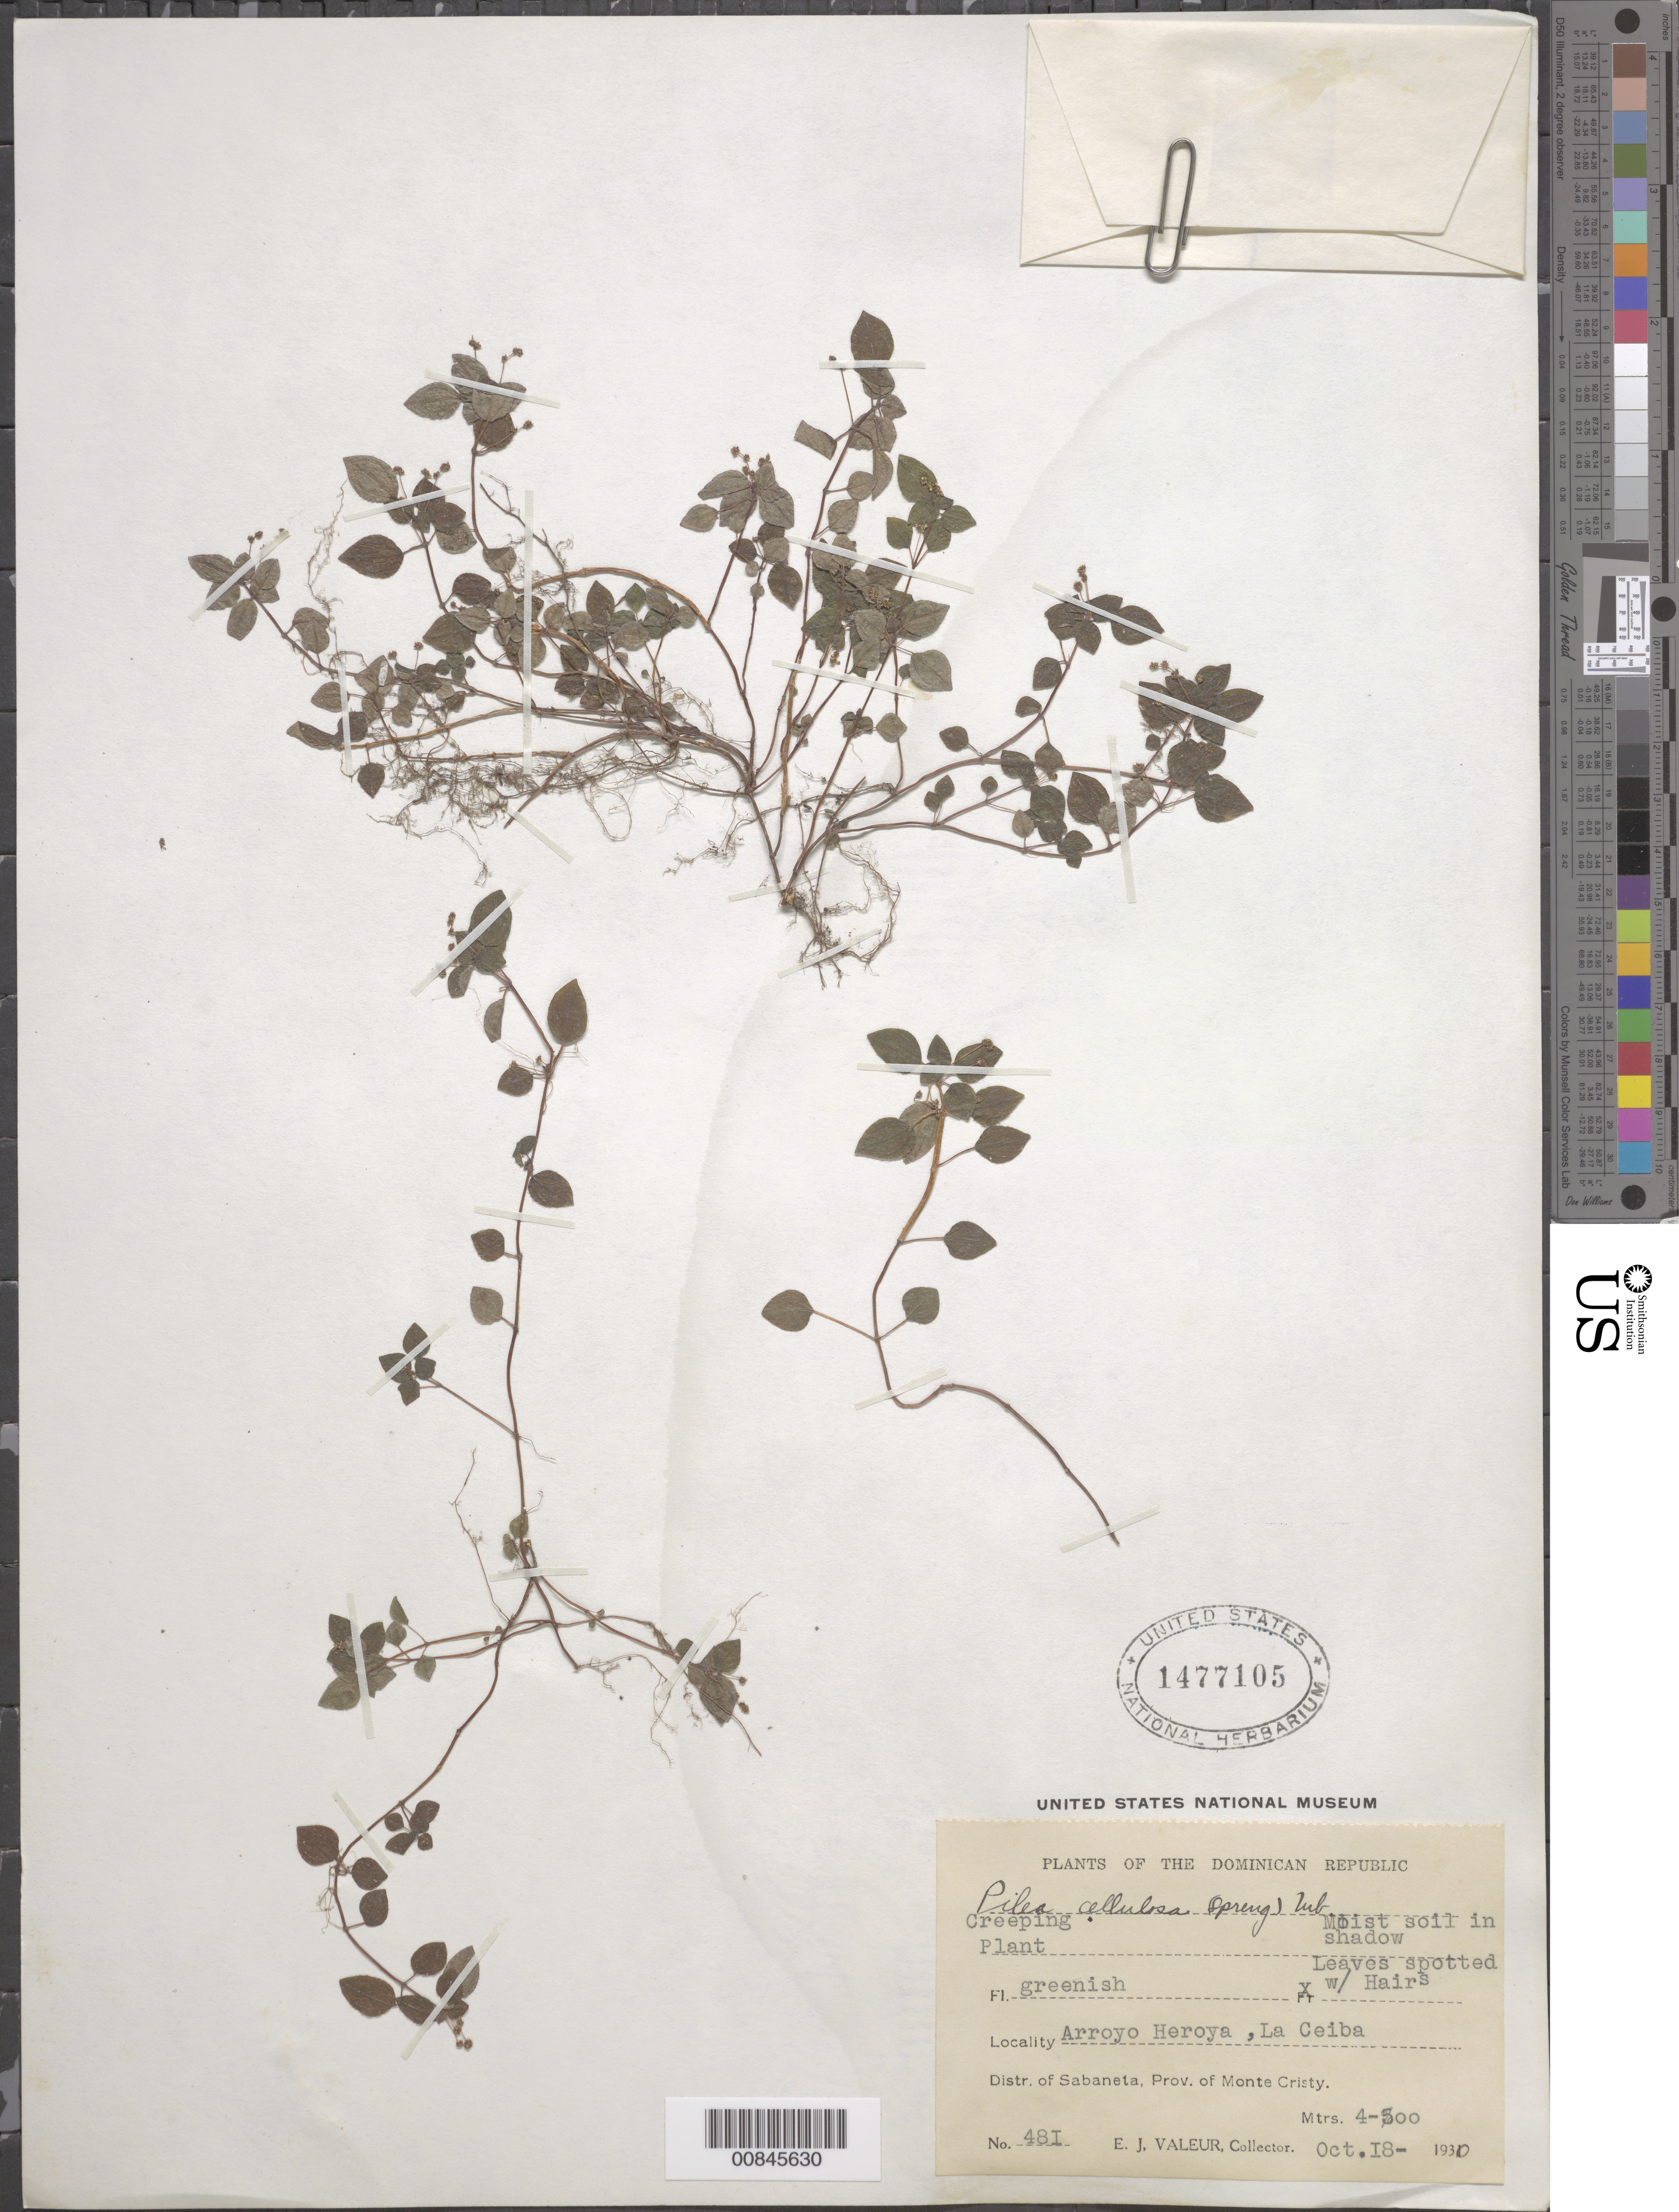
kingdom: Plantae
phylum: Tracheophyta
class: Magnoliopsida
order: Rosales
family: Urticaceae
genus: Pilea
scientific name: Pilea cellulosa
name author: Urb.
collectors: E. Valeur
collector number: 481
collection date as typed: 18 Oct 1930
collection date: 1930-10-18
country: Dominican Republic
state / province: Monte Cristi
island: Hispaniola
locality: Arroyo Heroya, La ceiba, Distr. of Sabaneta.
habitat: Moist soil in shadow.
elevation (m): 400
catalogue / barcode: US 1477105